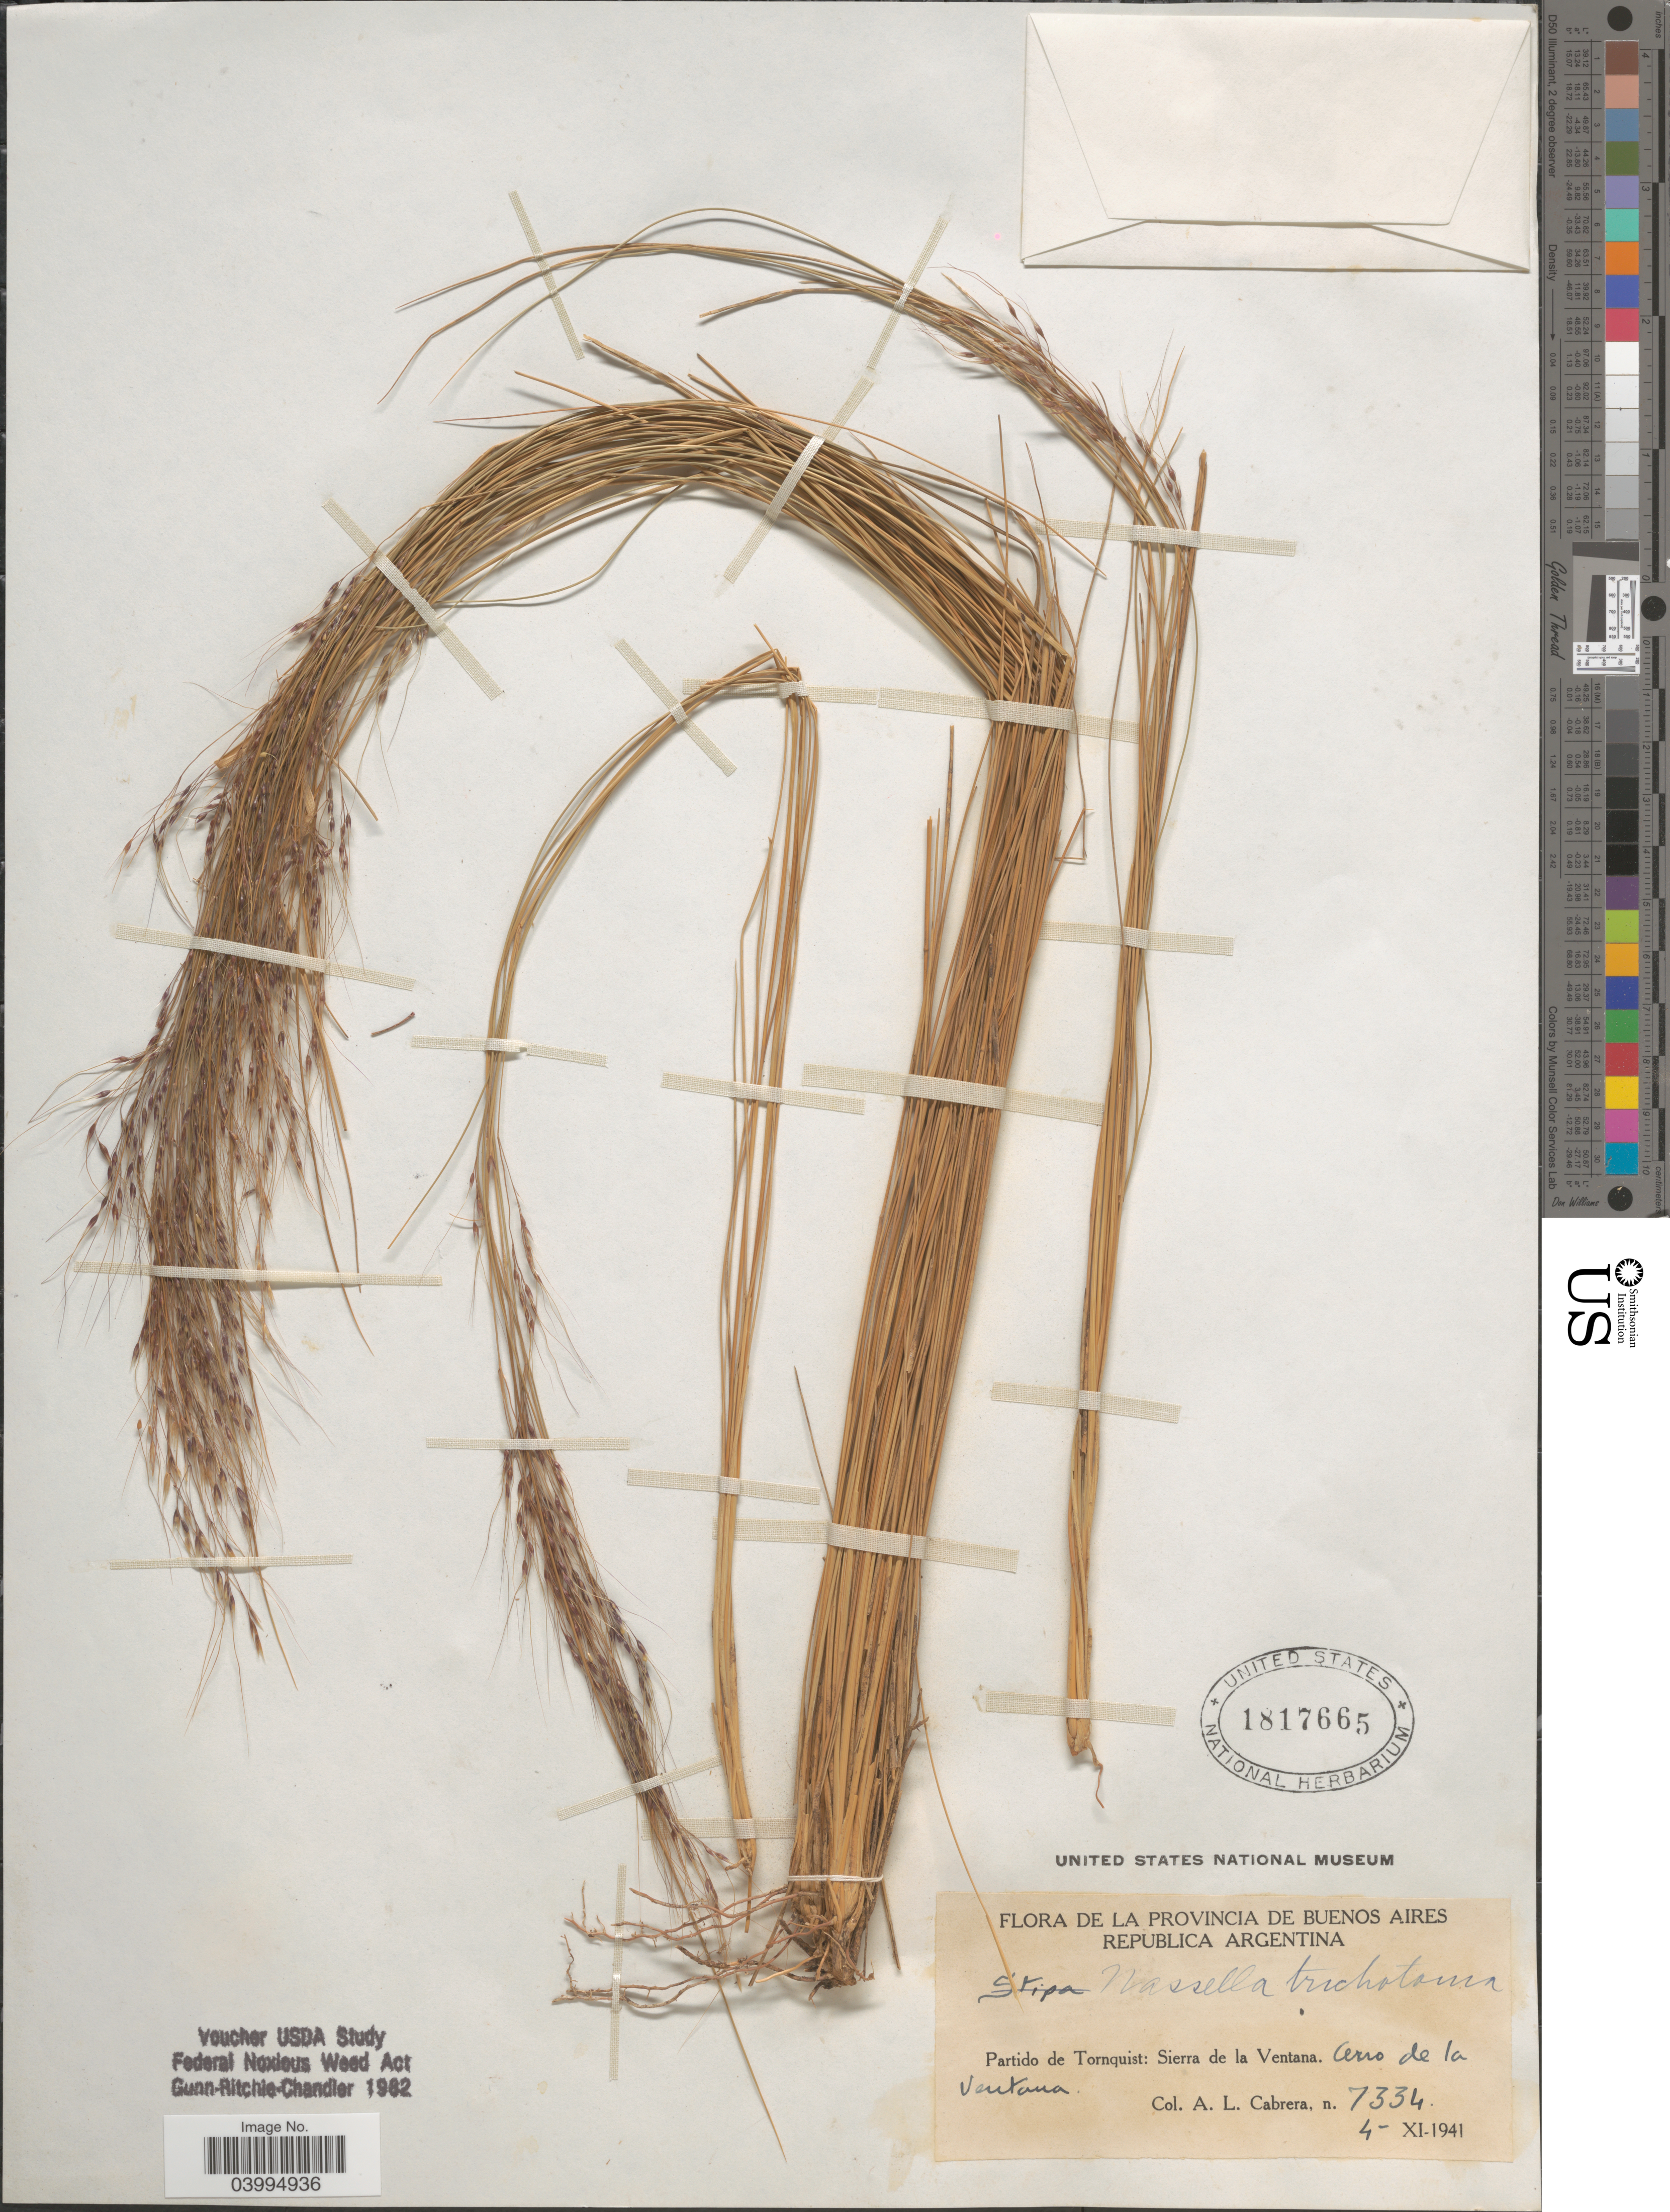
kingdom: Plantae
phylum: Tracheophyta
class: Liliopsida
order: Poales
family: Poaceae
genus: Nassella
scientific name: Nassella trichotoma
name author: (Ness) Hack. ex Arechav.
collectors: A. L. Cabrera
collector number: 7334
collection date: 1941-11-04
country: Argentina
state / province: Buenos Aires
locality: Republica Argentina. Partido de Tornquist: Sierra de la Ventana. Cerro de la Ventana.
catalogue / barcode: US 1817665